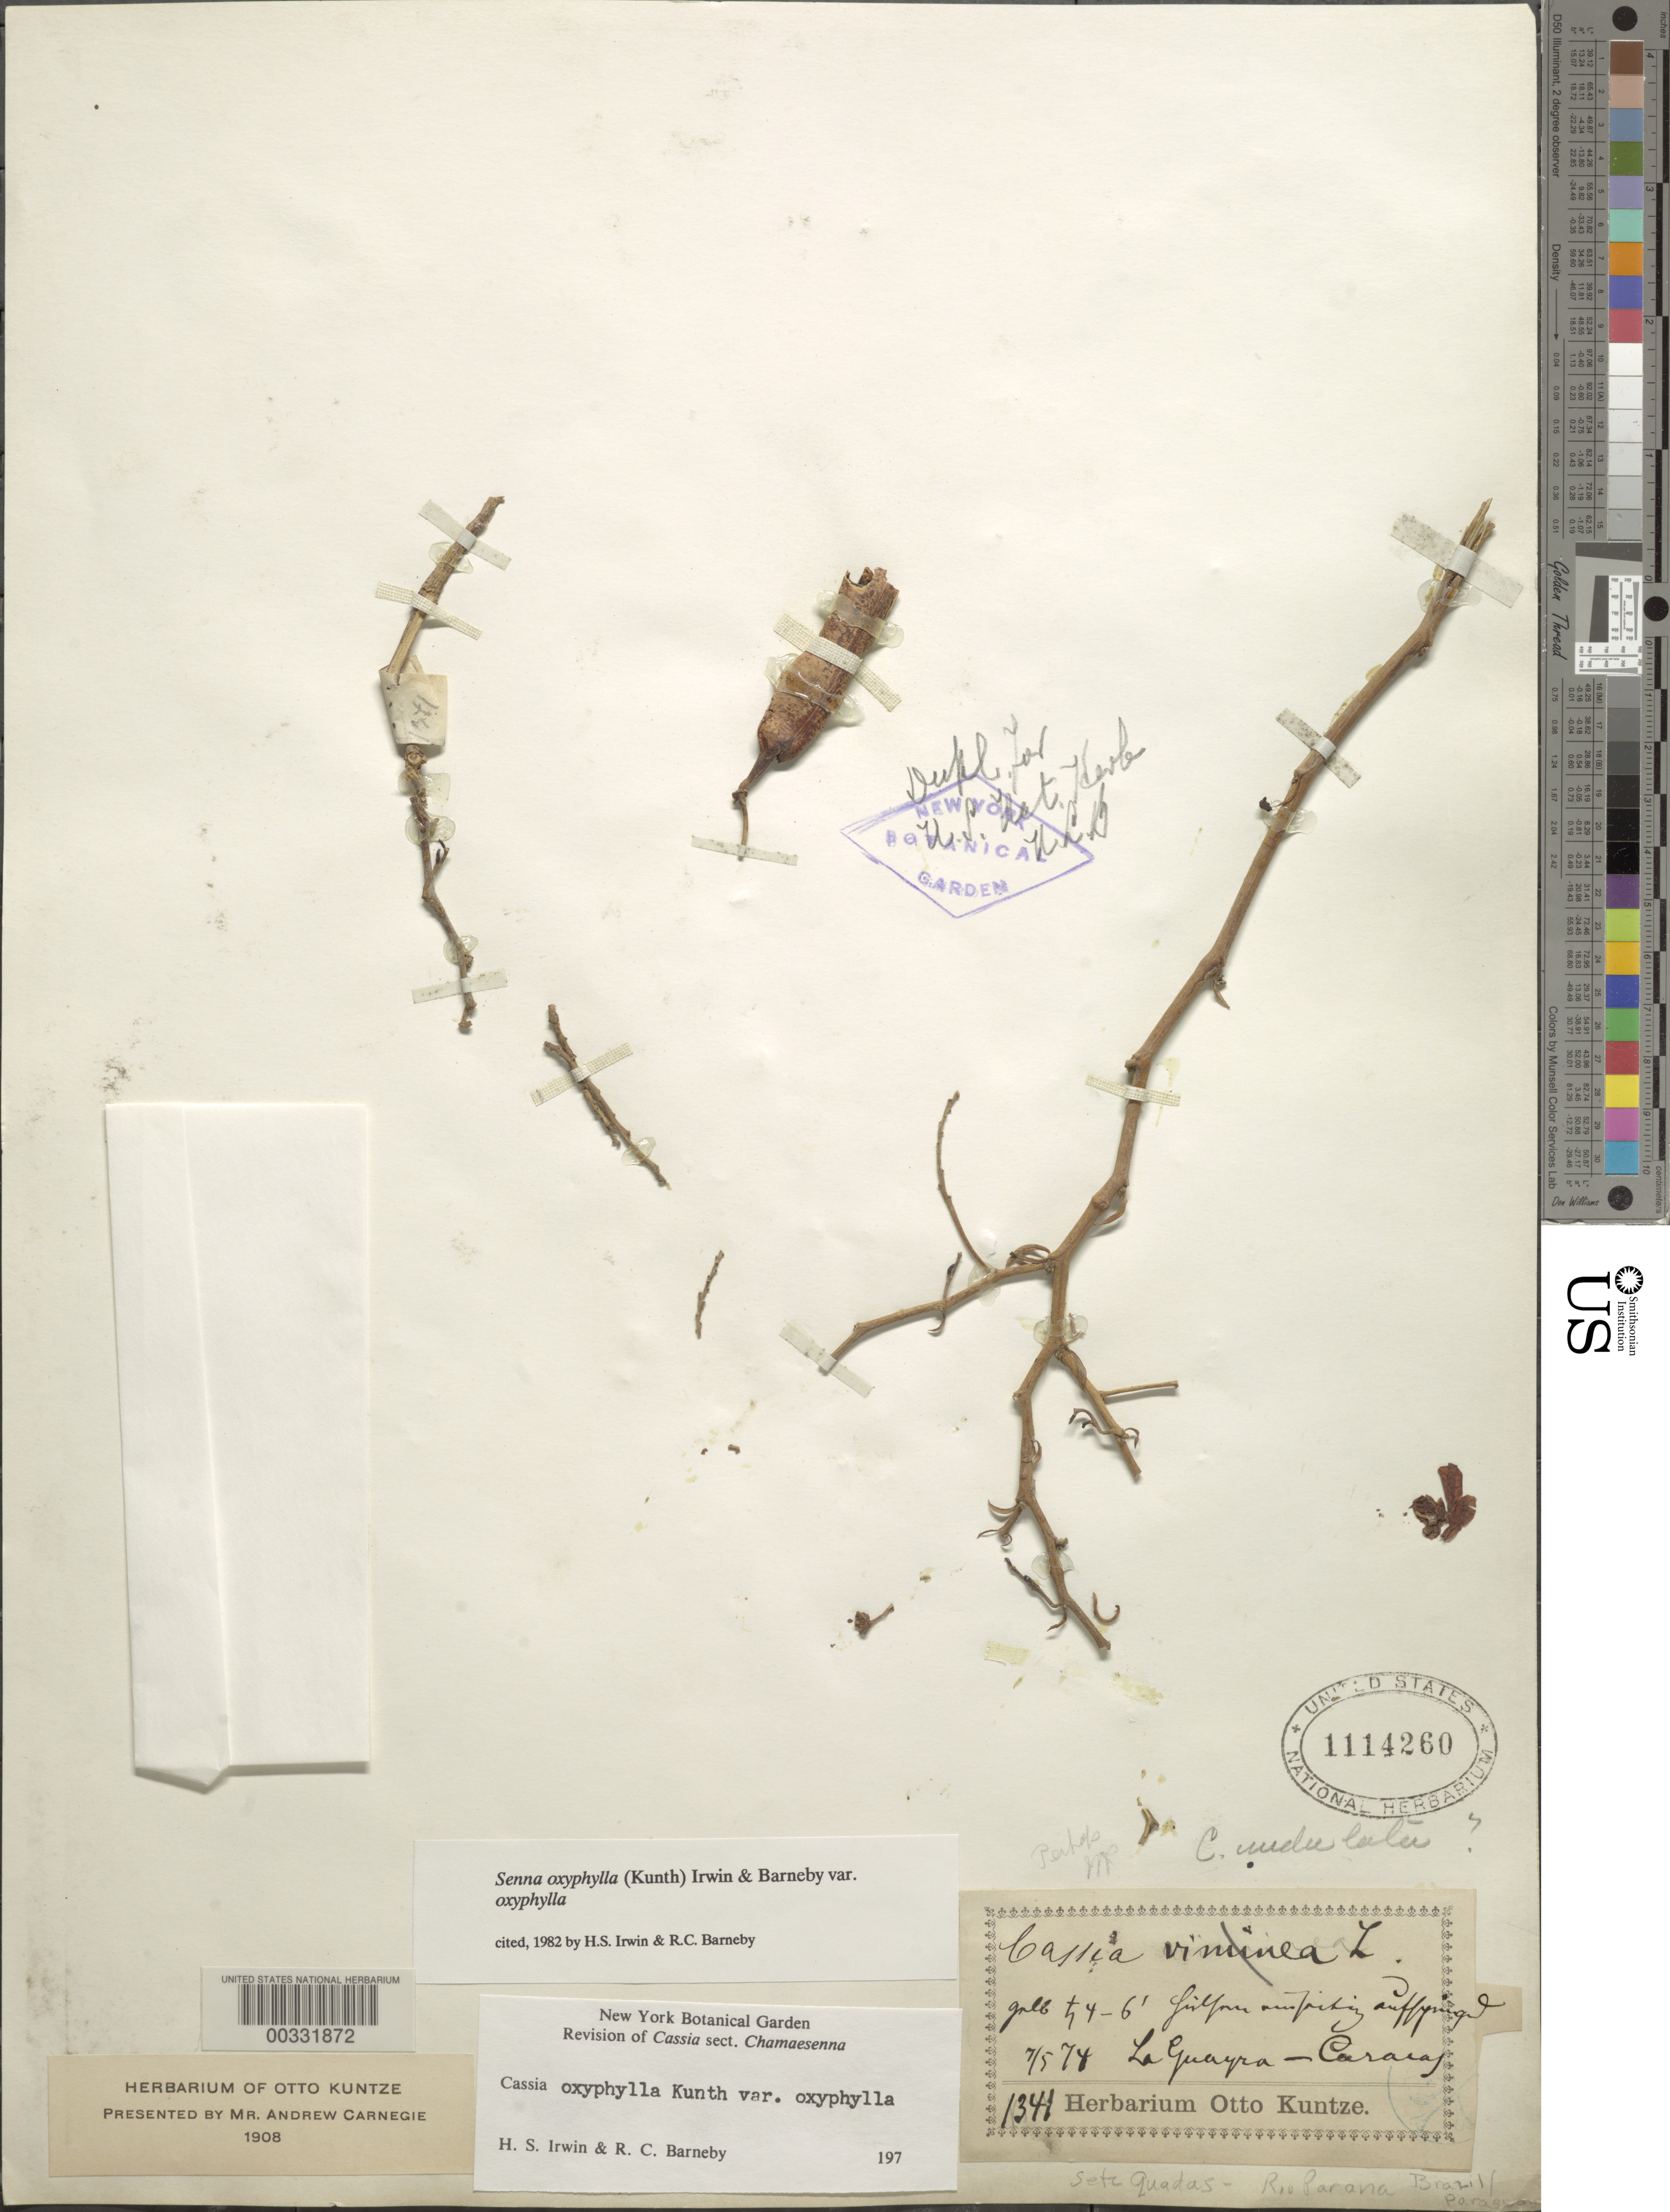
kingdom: Plantae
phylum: Tracheophyta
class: Magnoliopsida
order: Fabales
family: Fabaceae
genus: Senna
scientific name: Senna oxyphylla var. oxyphylla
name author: (Kunth) H.S. Irwin & Barneby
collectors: C.E.O. Kuntze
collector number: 1341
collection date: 1874-05-07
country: Venezuela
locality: La Guayra-Caracas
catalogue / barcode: US 1114260